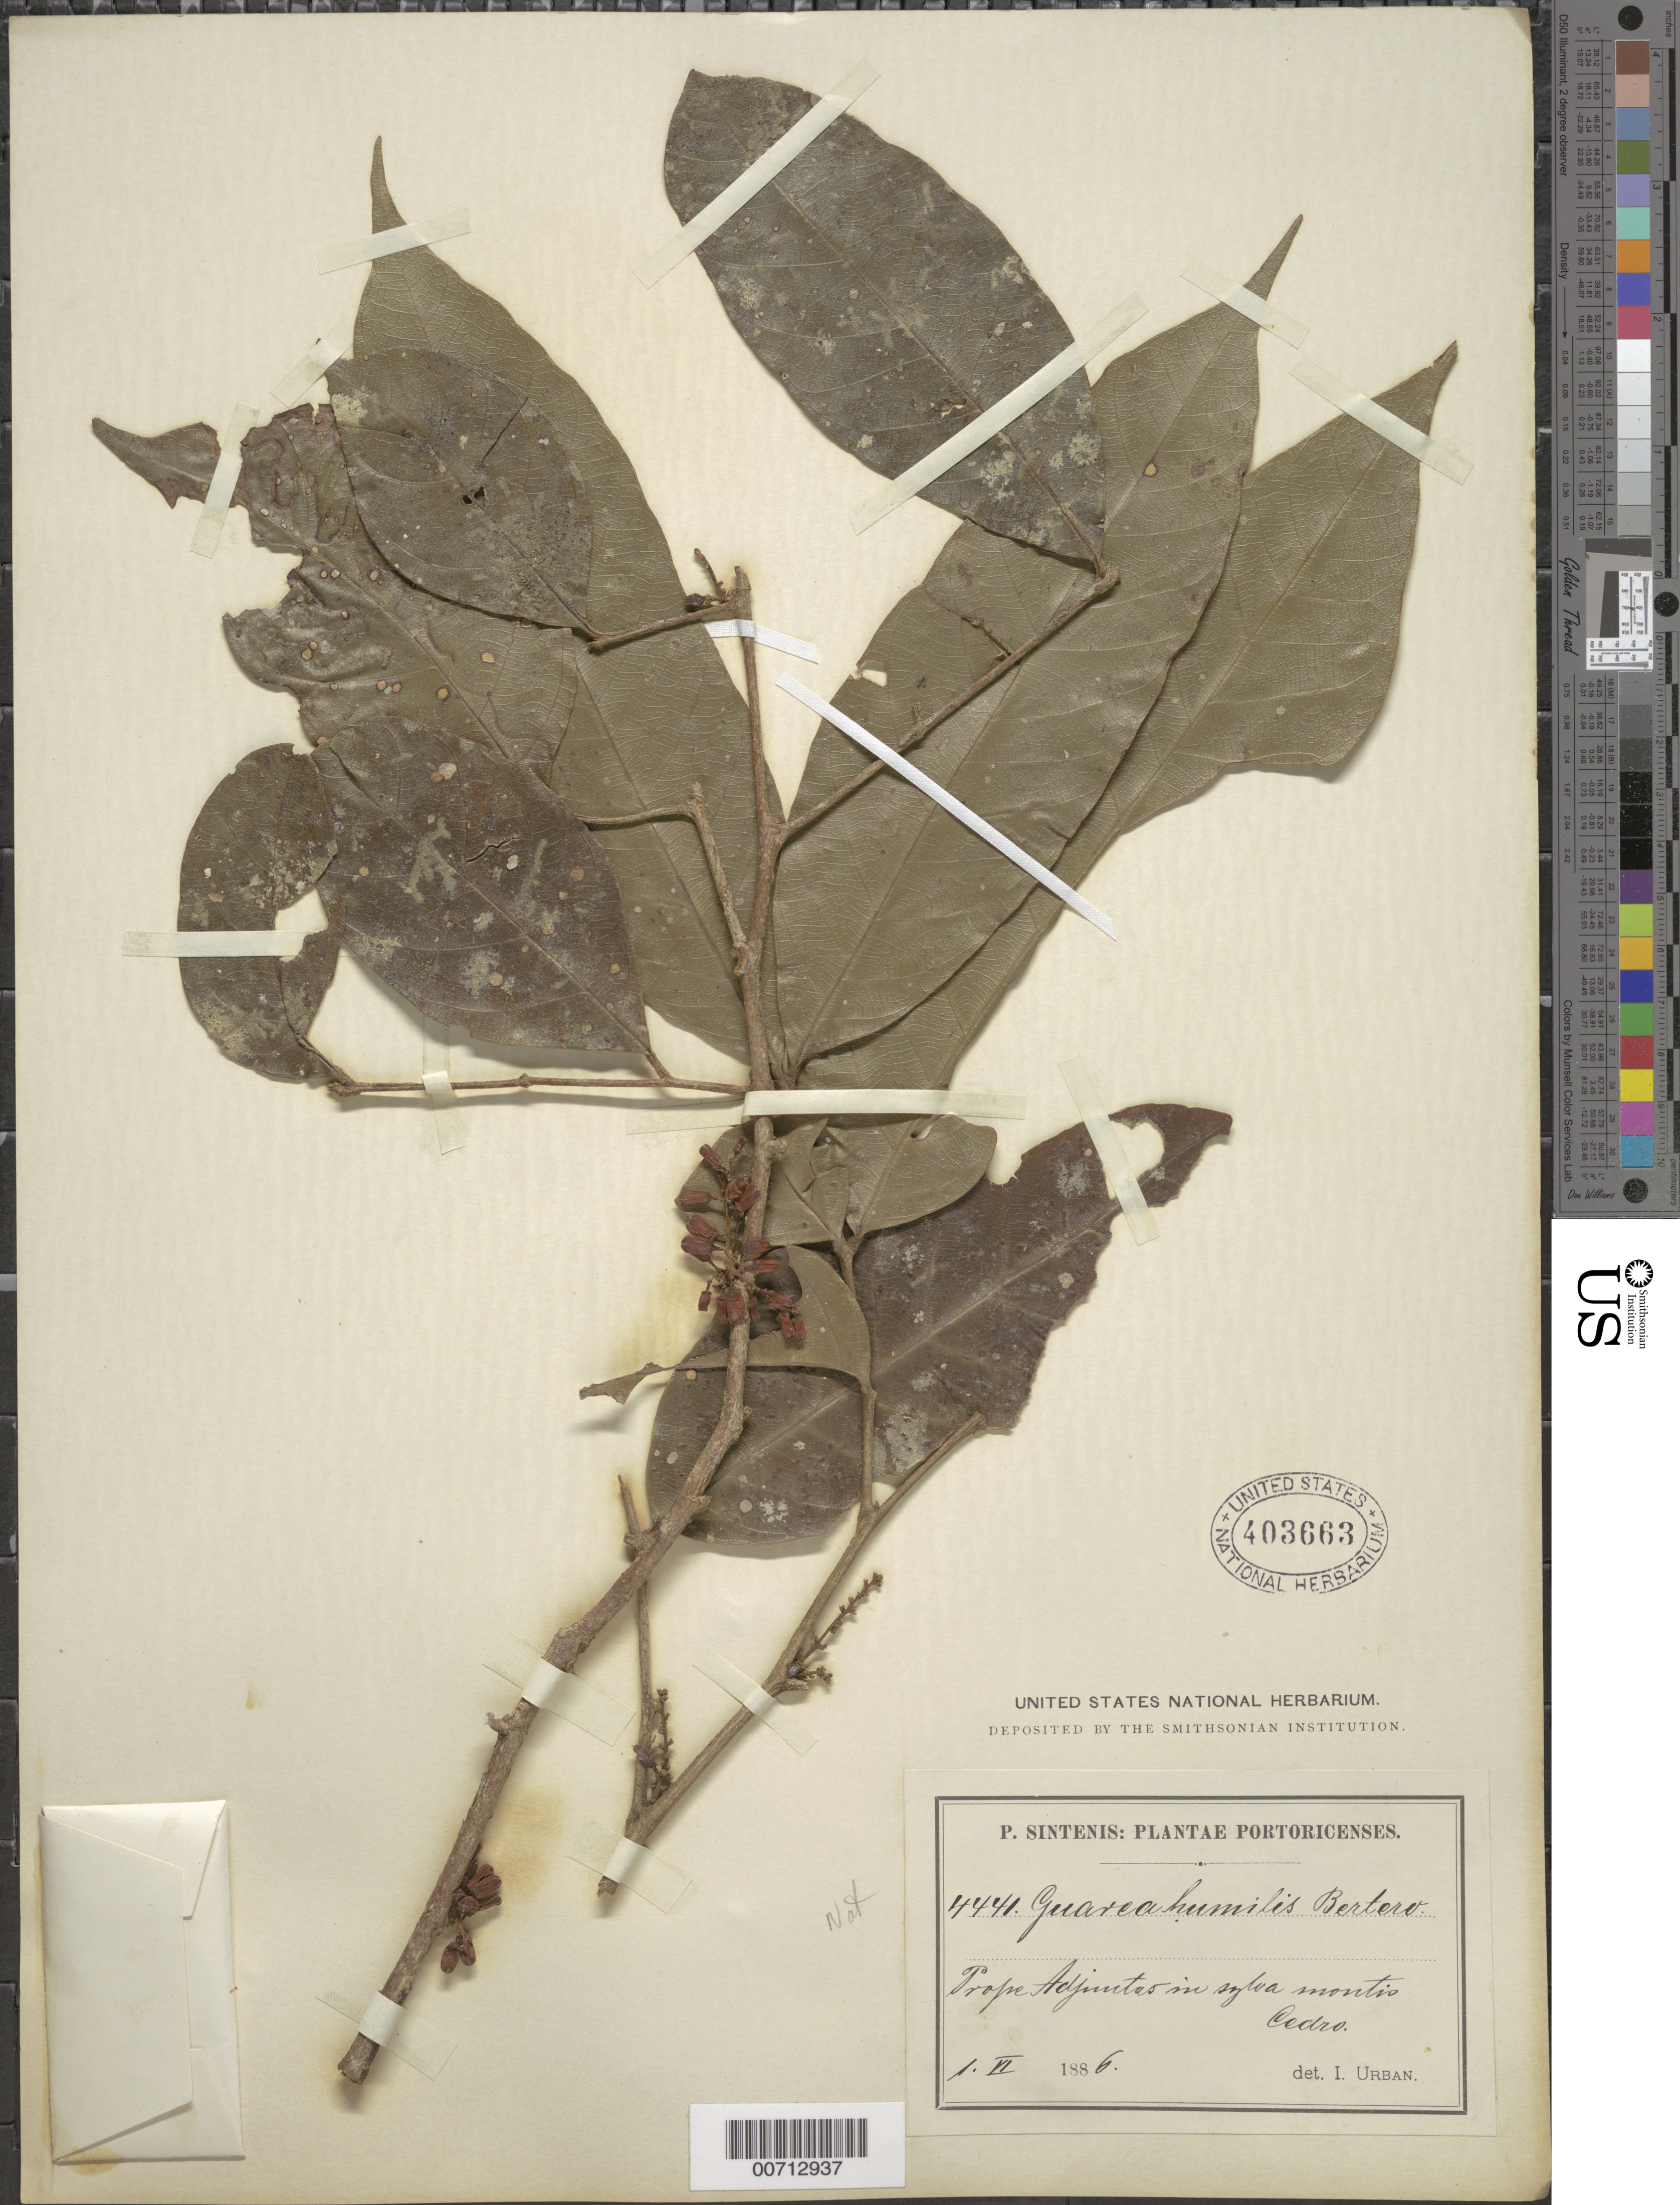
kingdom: Plantae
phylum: Tracheophyta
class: Magnoliopsida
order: Sapindales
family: Meliaceae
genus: Guarea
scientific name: Guarea humilis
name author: Bertero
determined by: Urban, Ignatz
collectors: P. Sintenis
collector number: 4441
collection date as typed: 01 Jun 1886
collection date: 1886-06-01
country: Puerto Rico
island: Greater Antilles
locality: Adjuntas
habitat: In sylva montis Cedro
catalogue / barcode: US 403663